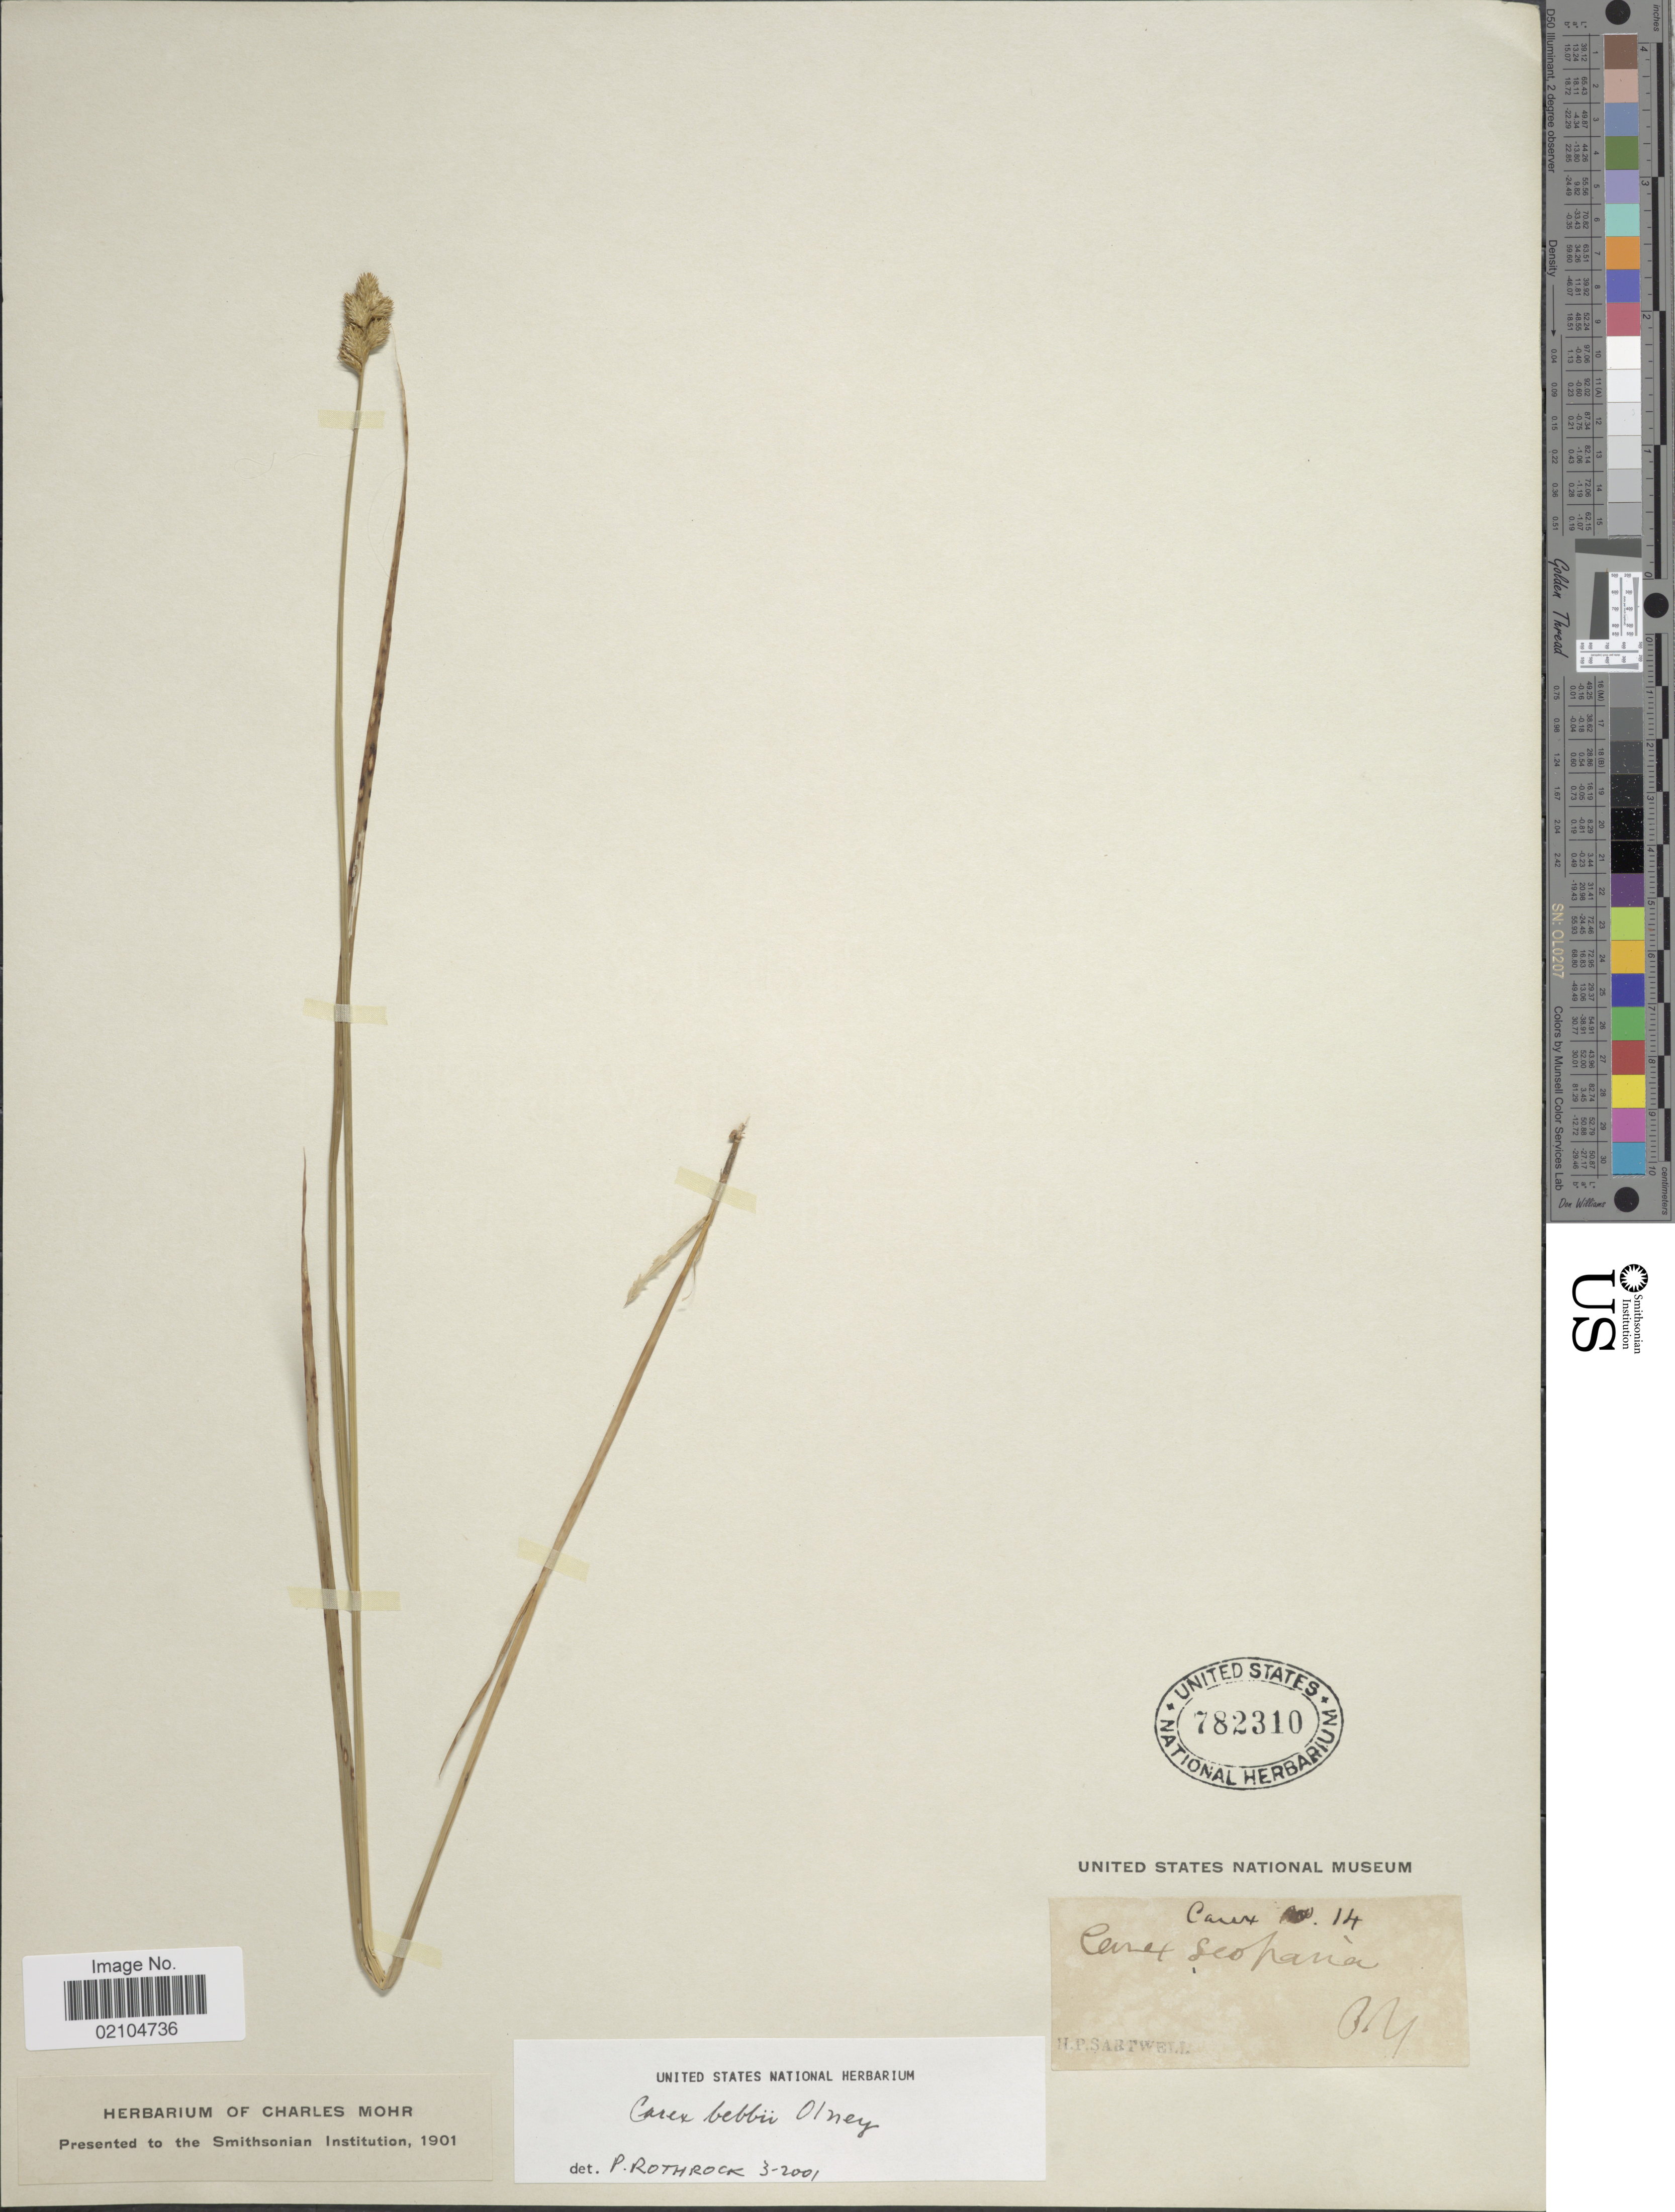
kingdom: Plantae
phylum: Tracheophyta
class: Liliopsida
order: Poales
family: Cyperaceae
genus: Carex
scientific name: Carex bebbii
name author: (L.H. Bailey) Olney ex Fernald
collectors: H. P. Sartwell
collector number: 14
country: United States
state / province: New York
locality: P Y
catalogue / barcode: US 782310